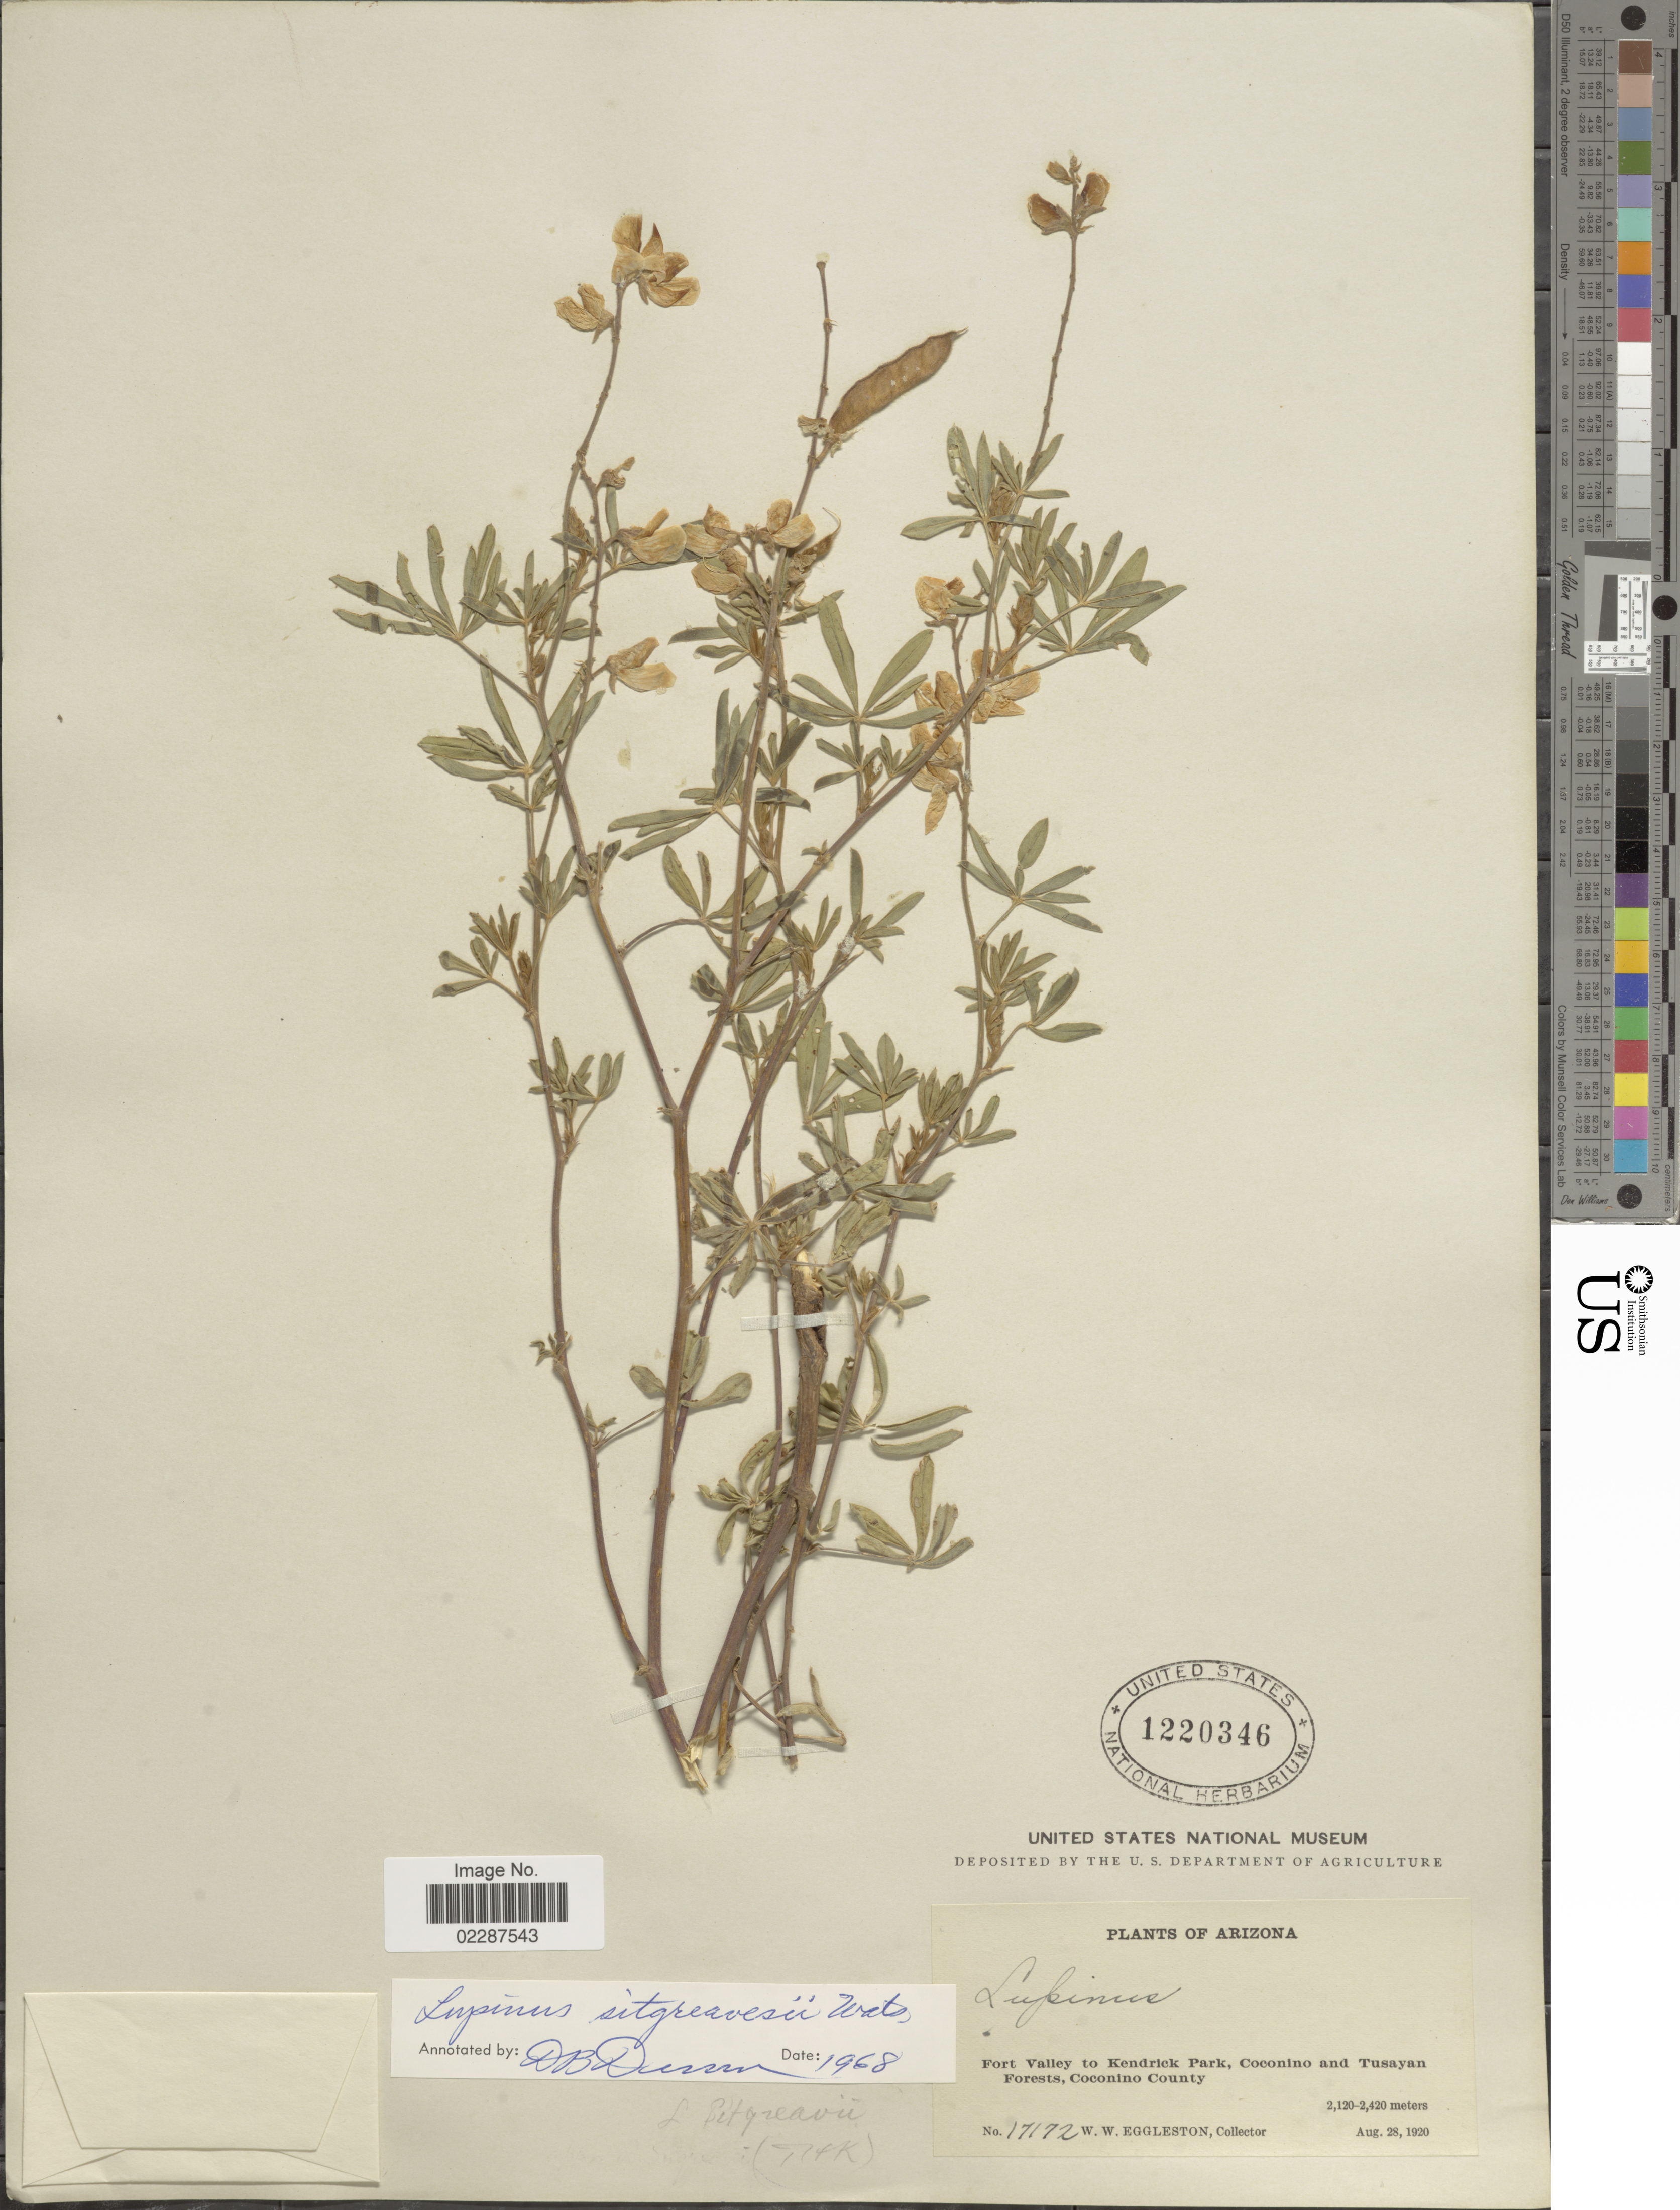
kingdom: Plantae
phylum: Tracheophyta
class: Magnoliopsida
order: Fabales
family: Fabaceae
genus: Lupinus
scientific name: Lupinus sitgreavesii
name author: S. Watson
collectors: W. W. Eggleston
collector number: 17172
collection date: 1920-08-28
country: United States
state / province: Arizona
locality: Fort Valley to Kendrick Park, Coconino and Tusayan Forests, Coconino County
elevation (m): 2120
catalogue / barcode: US 1220346